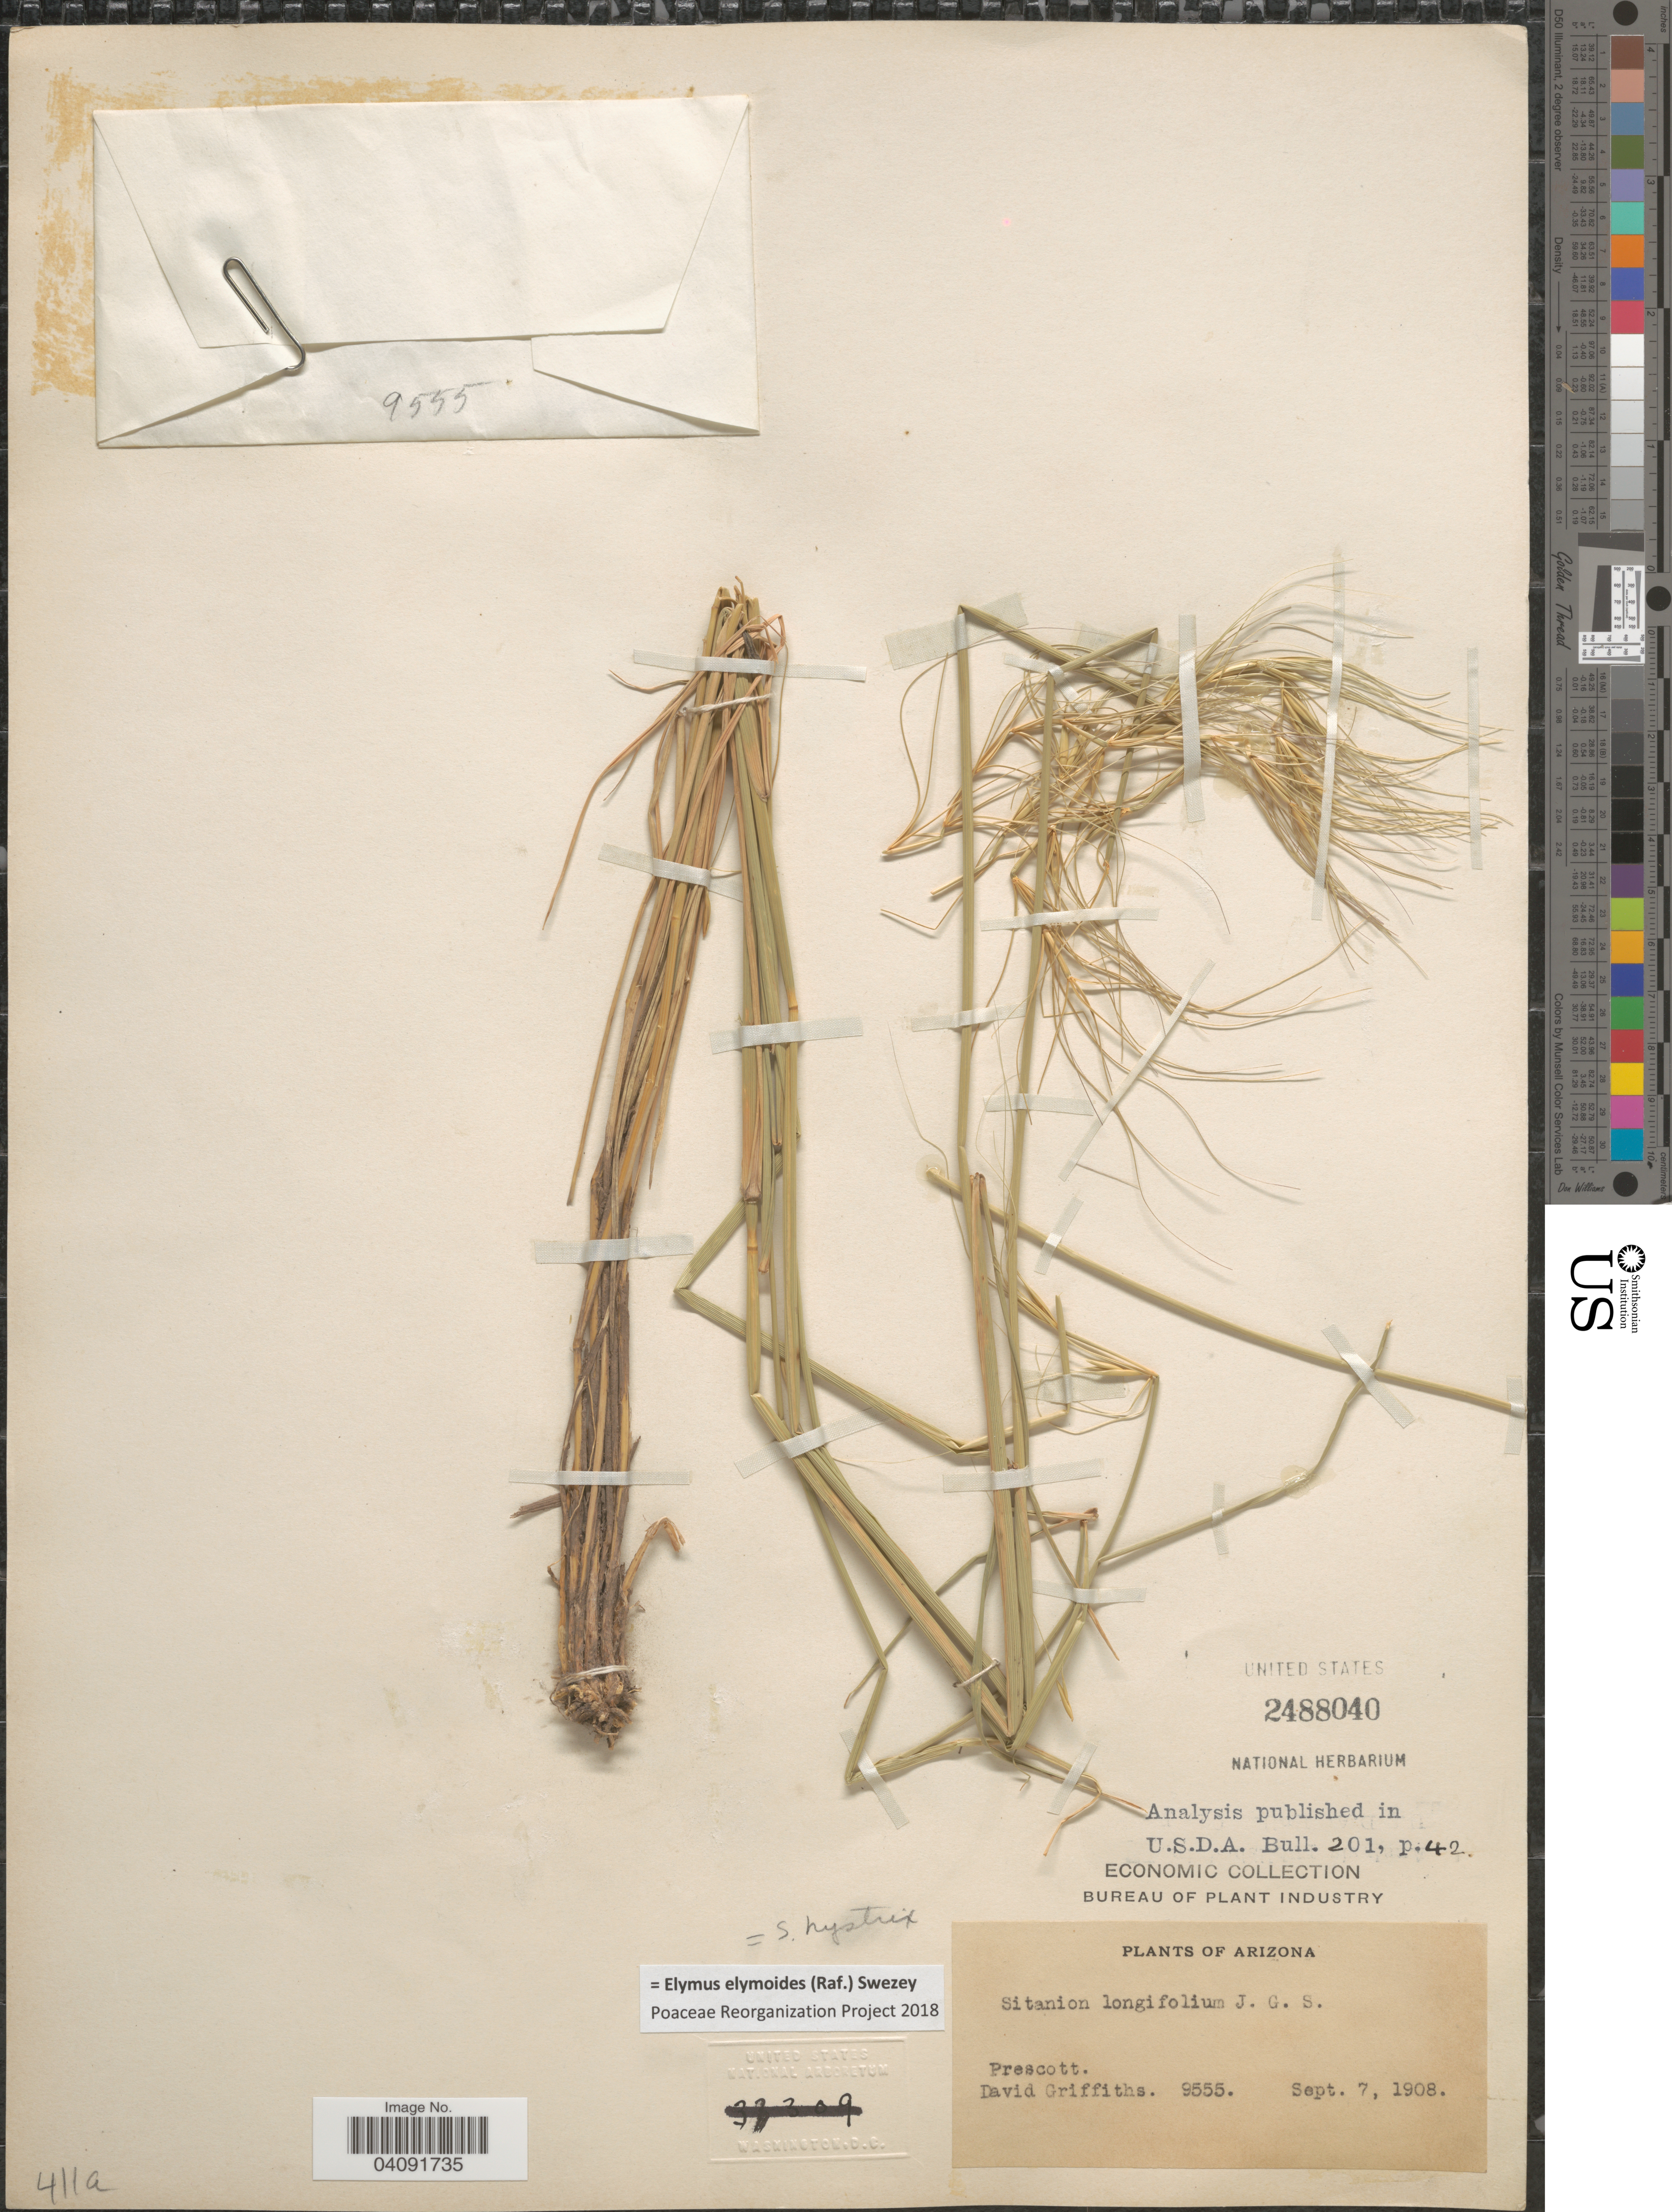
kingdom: Plantae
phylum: Tracheophyta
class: Liliopsida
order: Poales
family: Poaceae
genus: Elymus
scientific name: Elymus elymoides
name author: (Raf.) Swezey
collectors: D. Griffiths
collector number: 9555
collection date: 1908-09-07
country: United States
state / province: Arizona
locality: Prescott.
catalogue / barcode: US 2488040